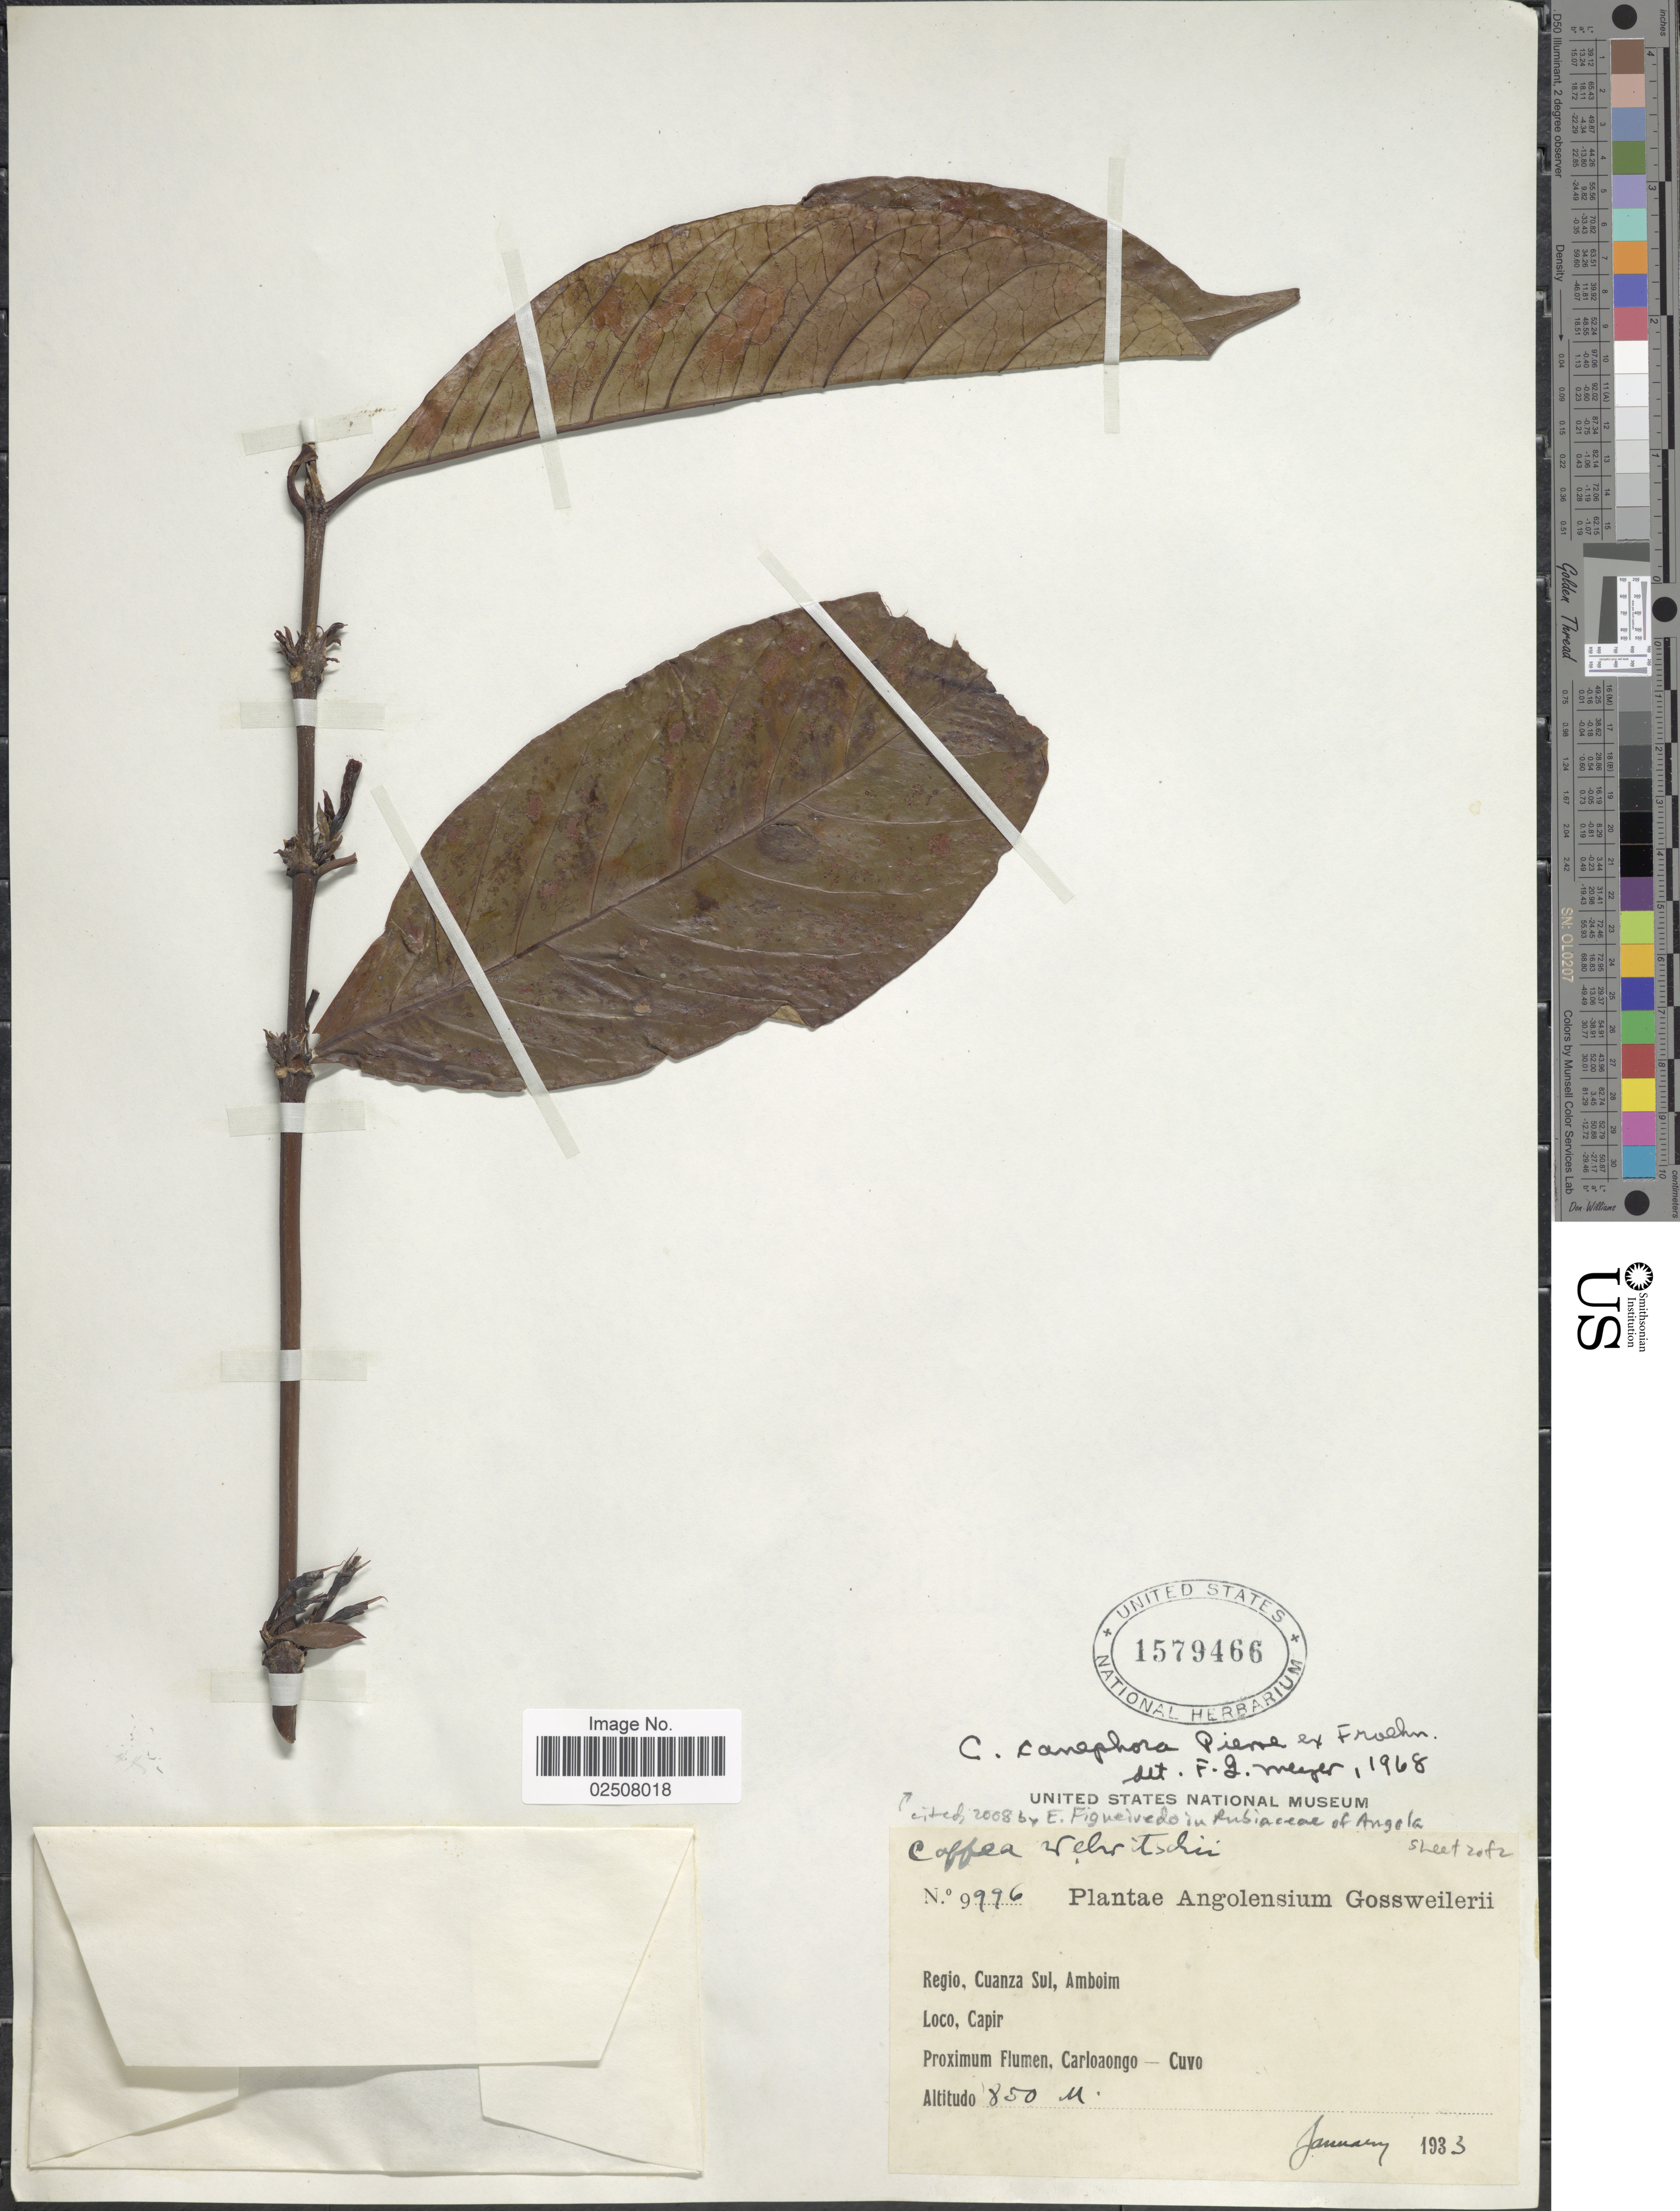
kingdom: Plantae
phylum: Tracheophyta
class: Magnoliopsida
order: Gentianales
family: Rubiaceae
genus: Coffea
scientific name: Coffea canephora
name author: Pierre ex A. Cunn.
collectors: -. Gossweiler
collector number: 9996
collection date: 1933-01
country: Angola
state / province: Cuanza Sul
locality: Regio, Cuanzu Sul, Amboim, Capir, Proximum Flumen, Carloaongo - Cuvo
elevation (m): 850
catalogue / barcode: US 1579466